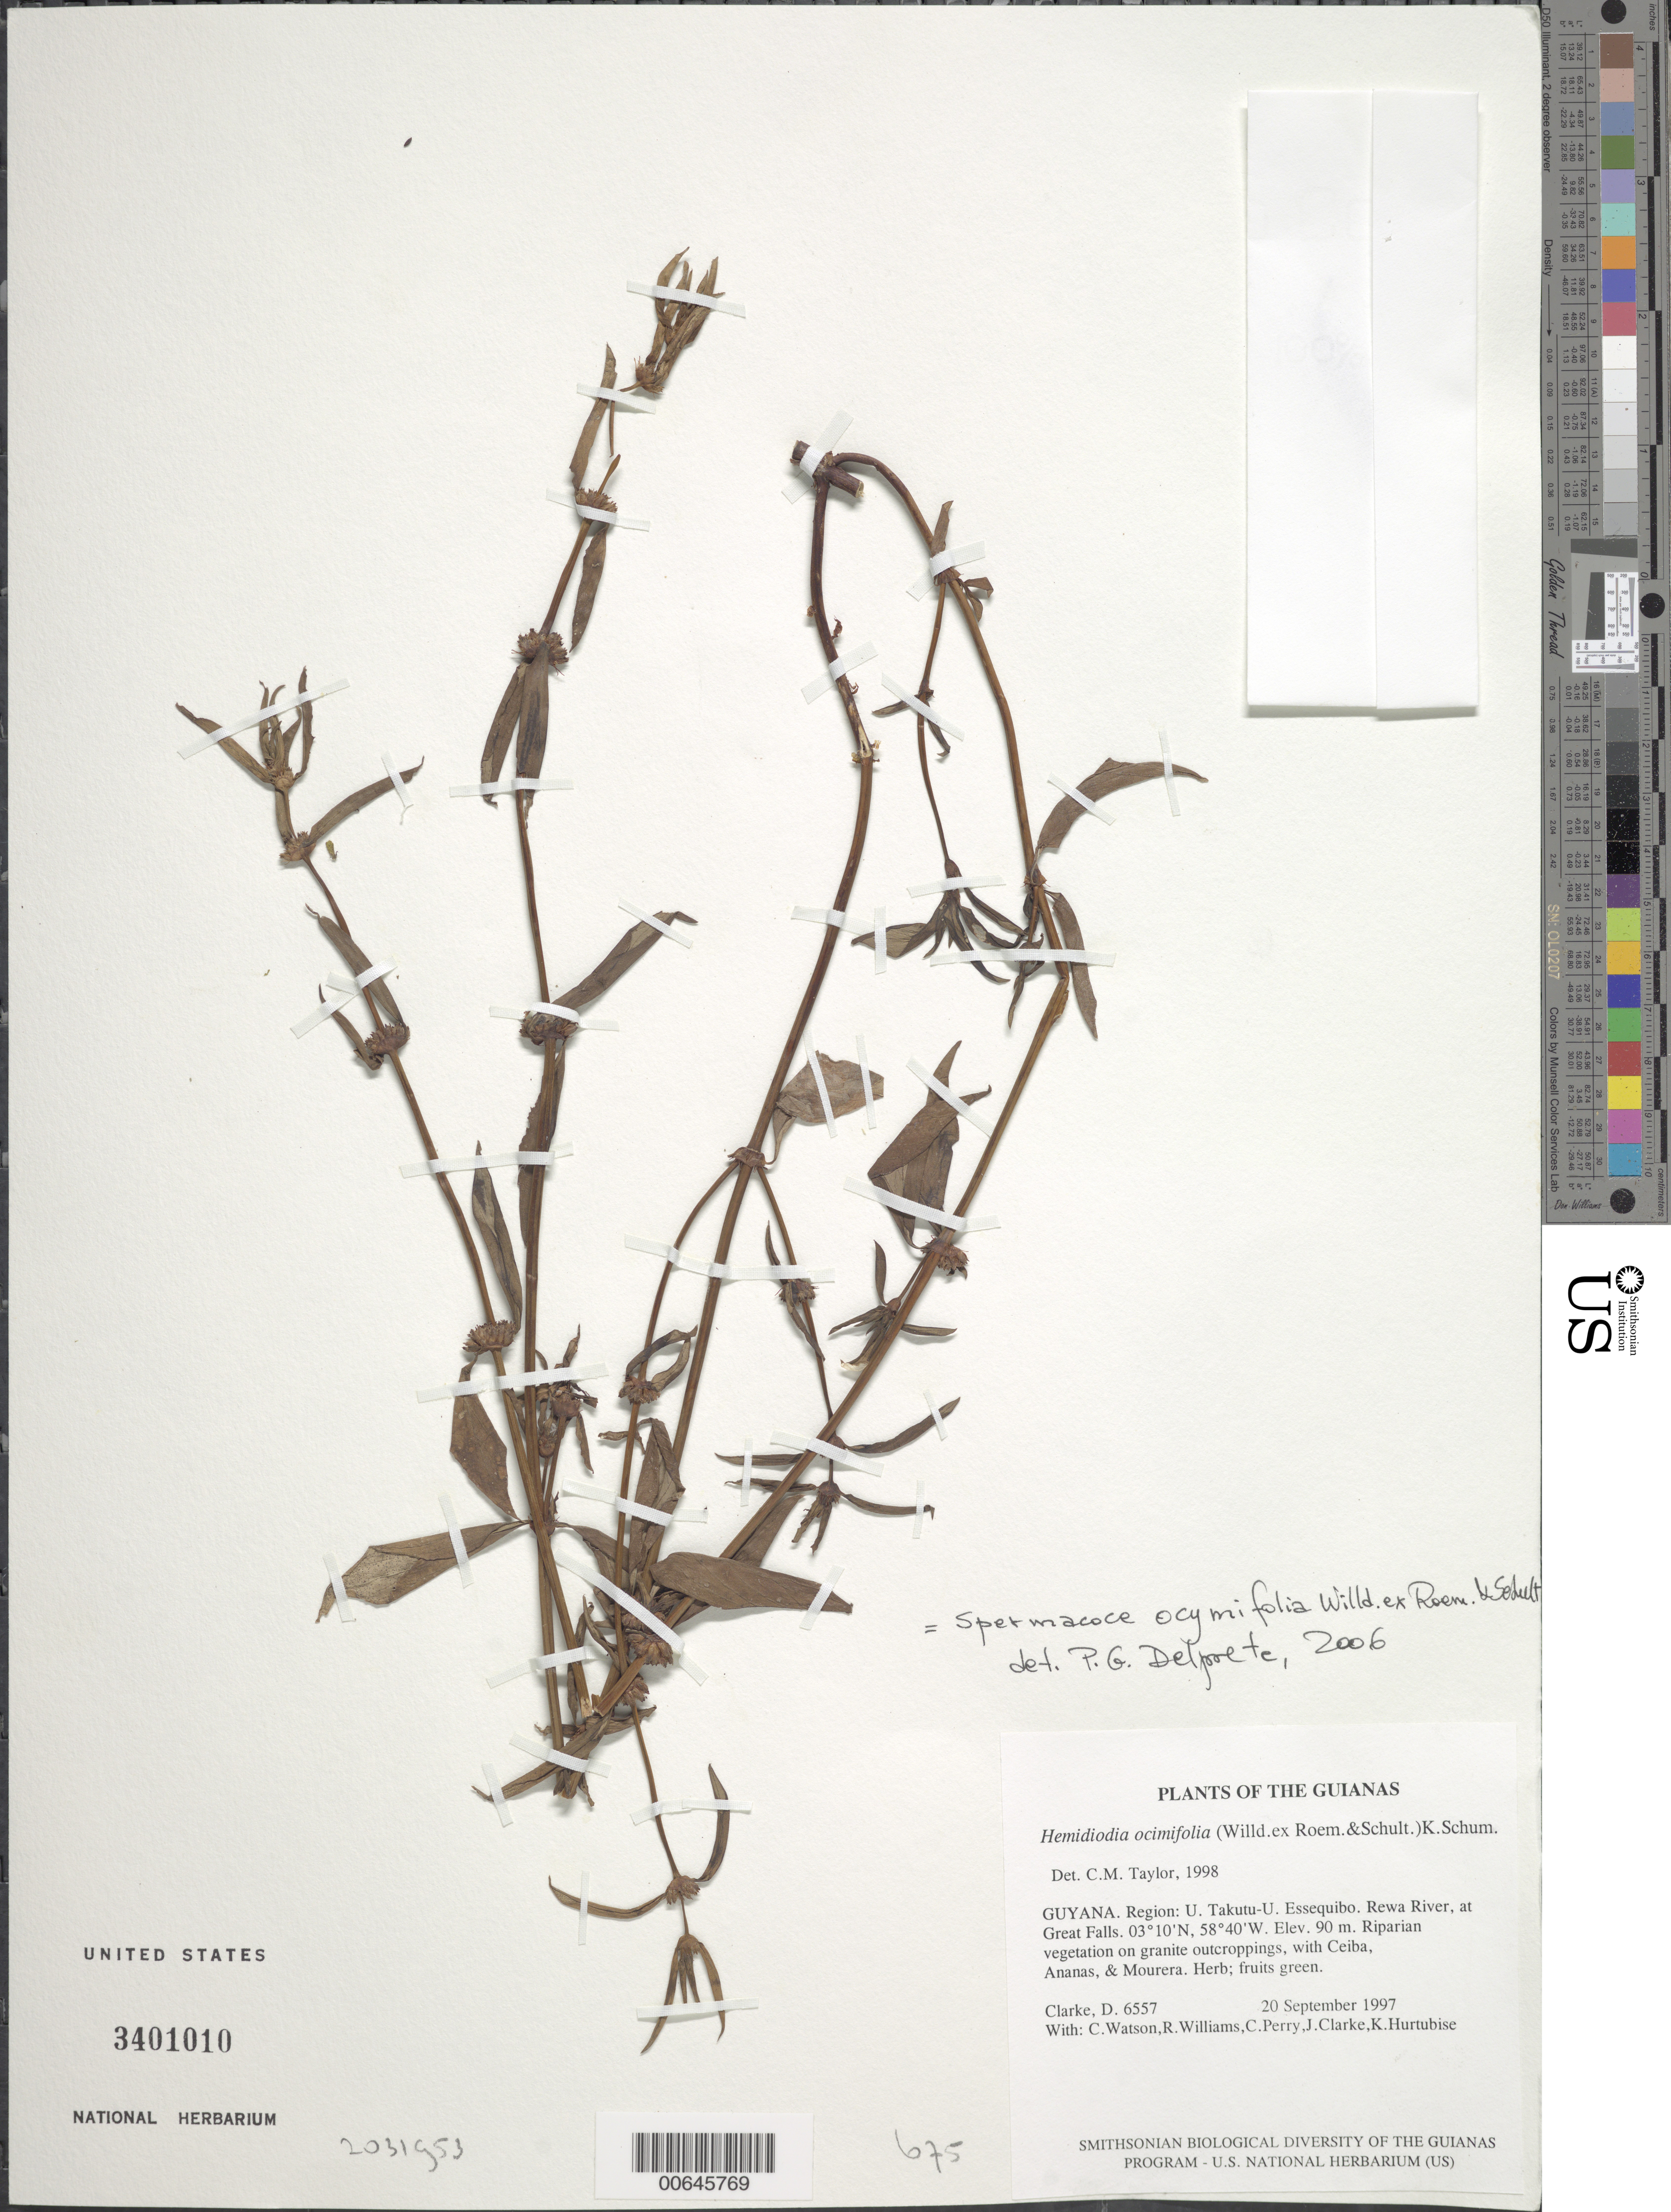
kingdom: Plantae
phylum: Tracheophyta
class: Magnoliopsida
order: Gentianales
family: Rubiaceae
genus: Spermacoce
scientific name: Spermacoce ocymifolia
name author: Willd. ex Roem. & Schult.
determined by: Delprete, P. G., Herb. de Guyane Cay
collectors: H. D. Clarke, C. Watson, R. Williams, C. Perry, J. Clarke & K. Hurtubise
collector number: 6557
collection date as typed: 20 September 1997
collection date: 1997-09-20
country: Guyana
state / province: U. Takutu-U. Essequibo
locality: Rewa River, at Great Falls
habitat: Riparian vegetation on granite outcroppings, with Ceiba, Ananas, & Mourera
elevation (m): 90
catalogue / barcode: US 3401010